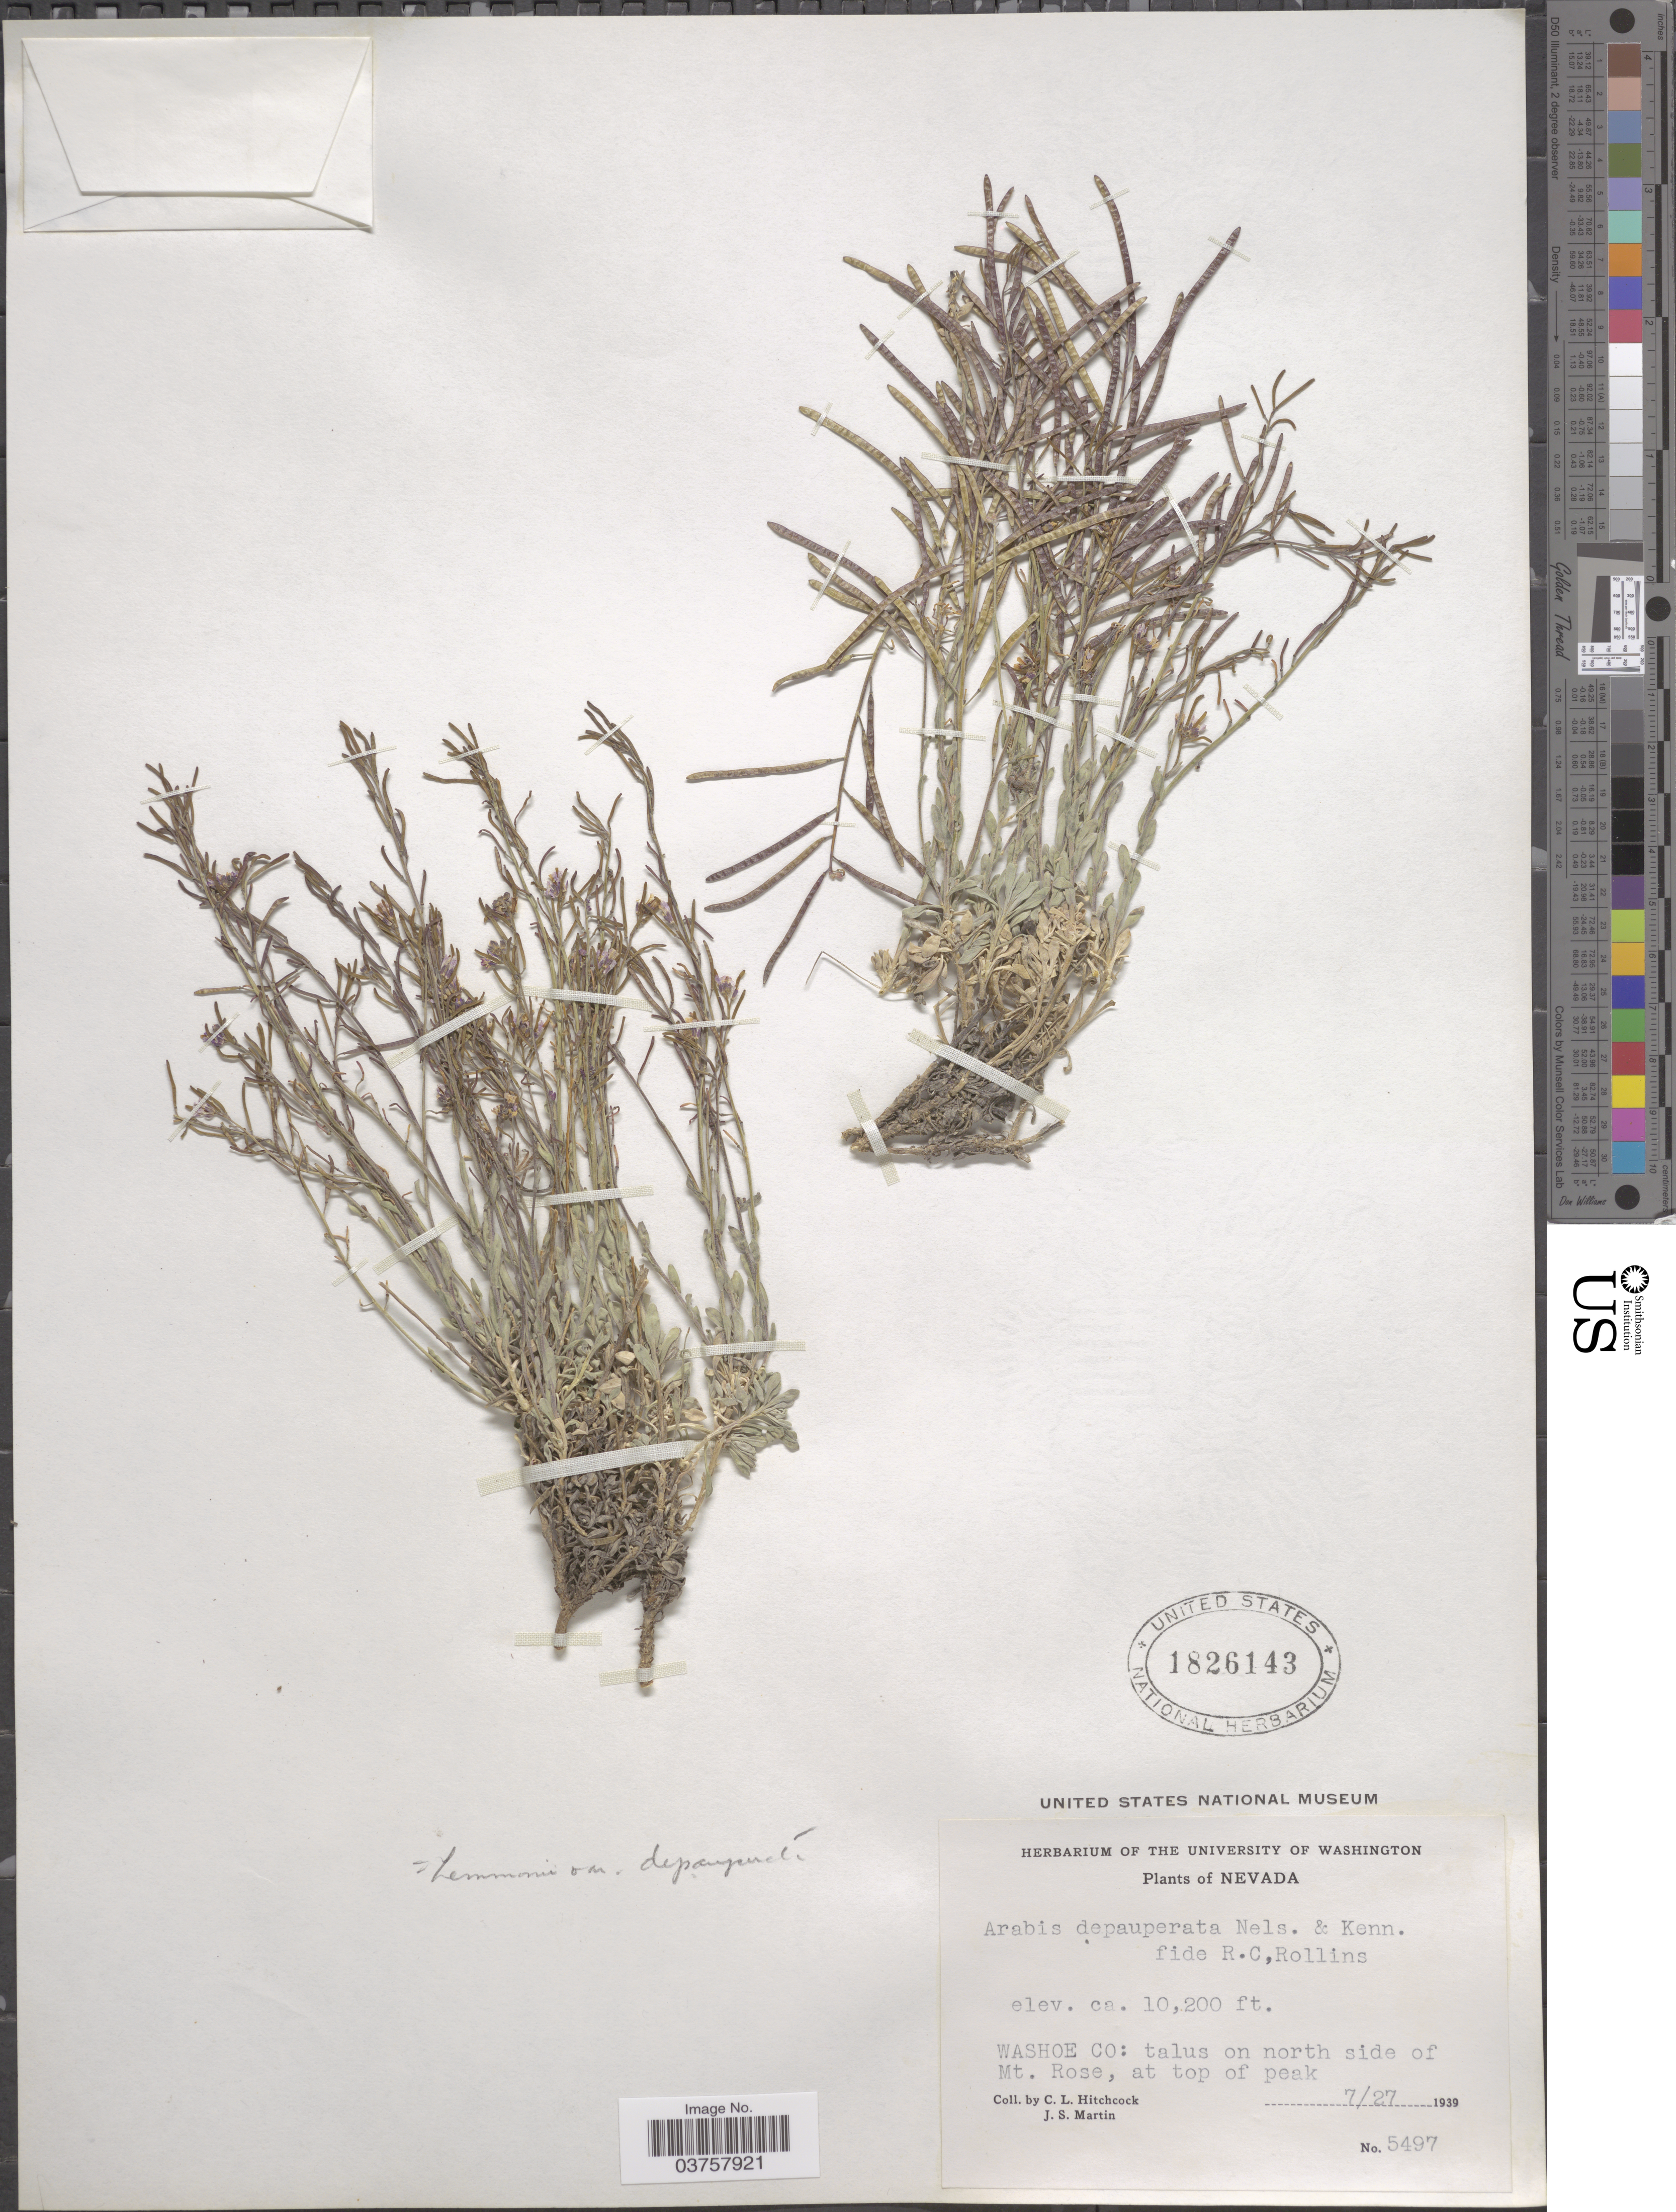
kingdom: Plantae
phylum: Tracheophyta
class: Magnoliopsida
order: Brassicales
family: Brassicaceae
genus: Arabis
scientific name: Arabis lemmonii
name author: S. Watson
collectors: C. L. Hitchcock & J. S. Martin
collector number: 5497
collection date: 1939-07-27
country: United States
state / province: Nevada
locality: Washoe Co: talus on north side of Mt. Rose, at top of peak.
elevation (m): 3109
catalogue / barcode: US 1826143